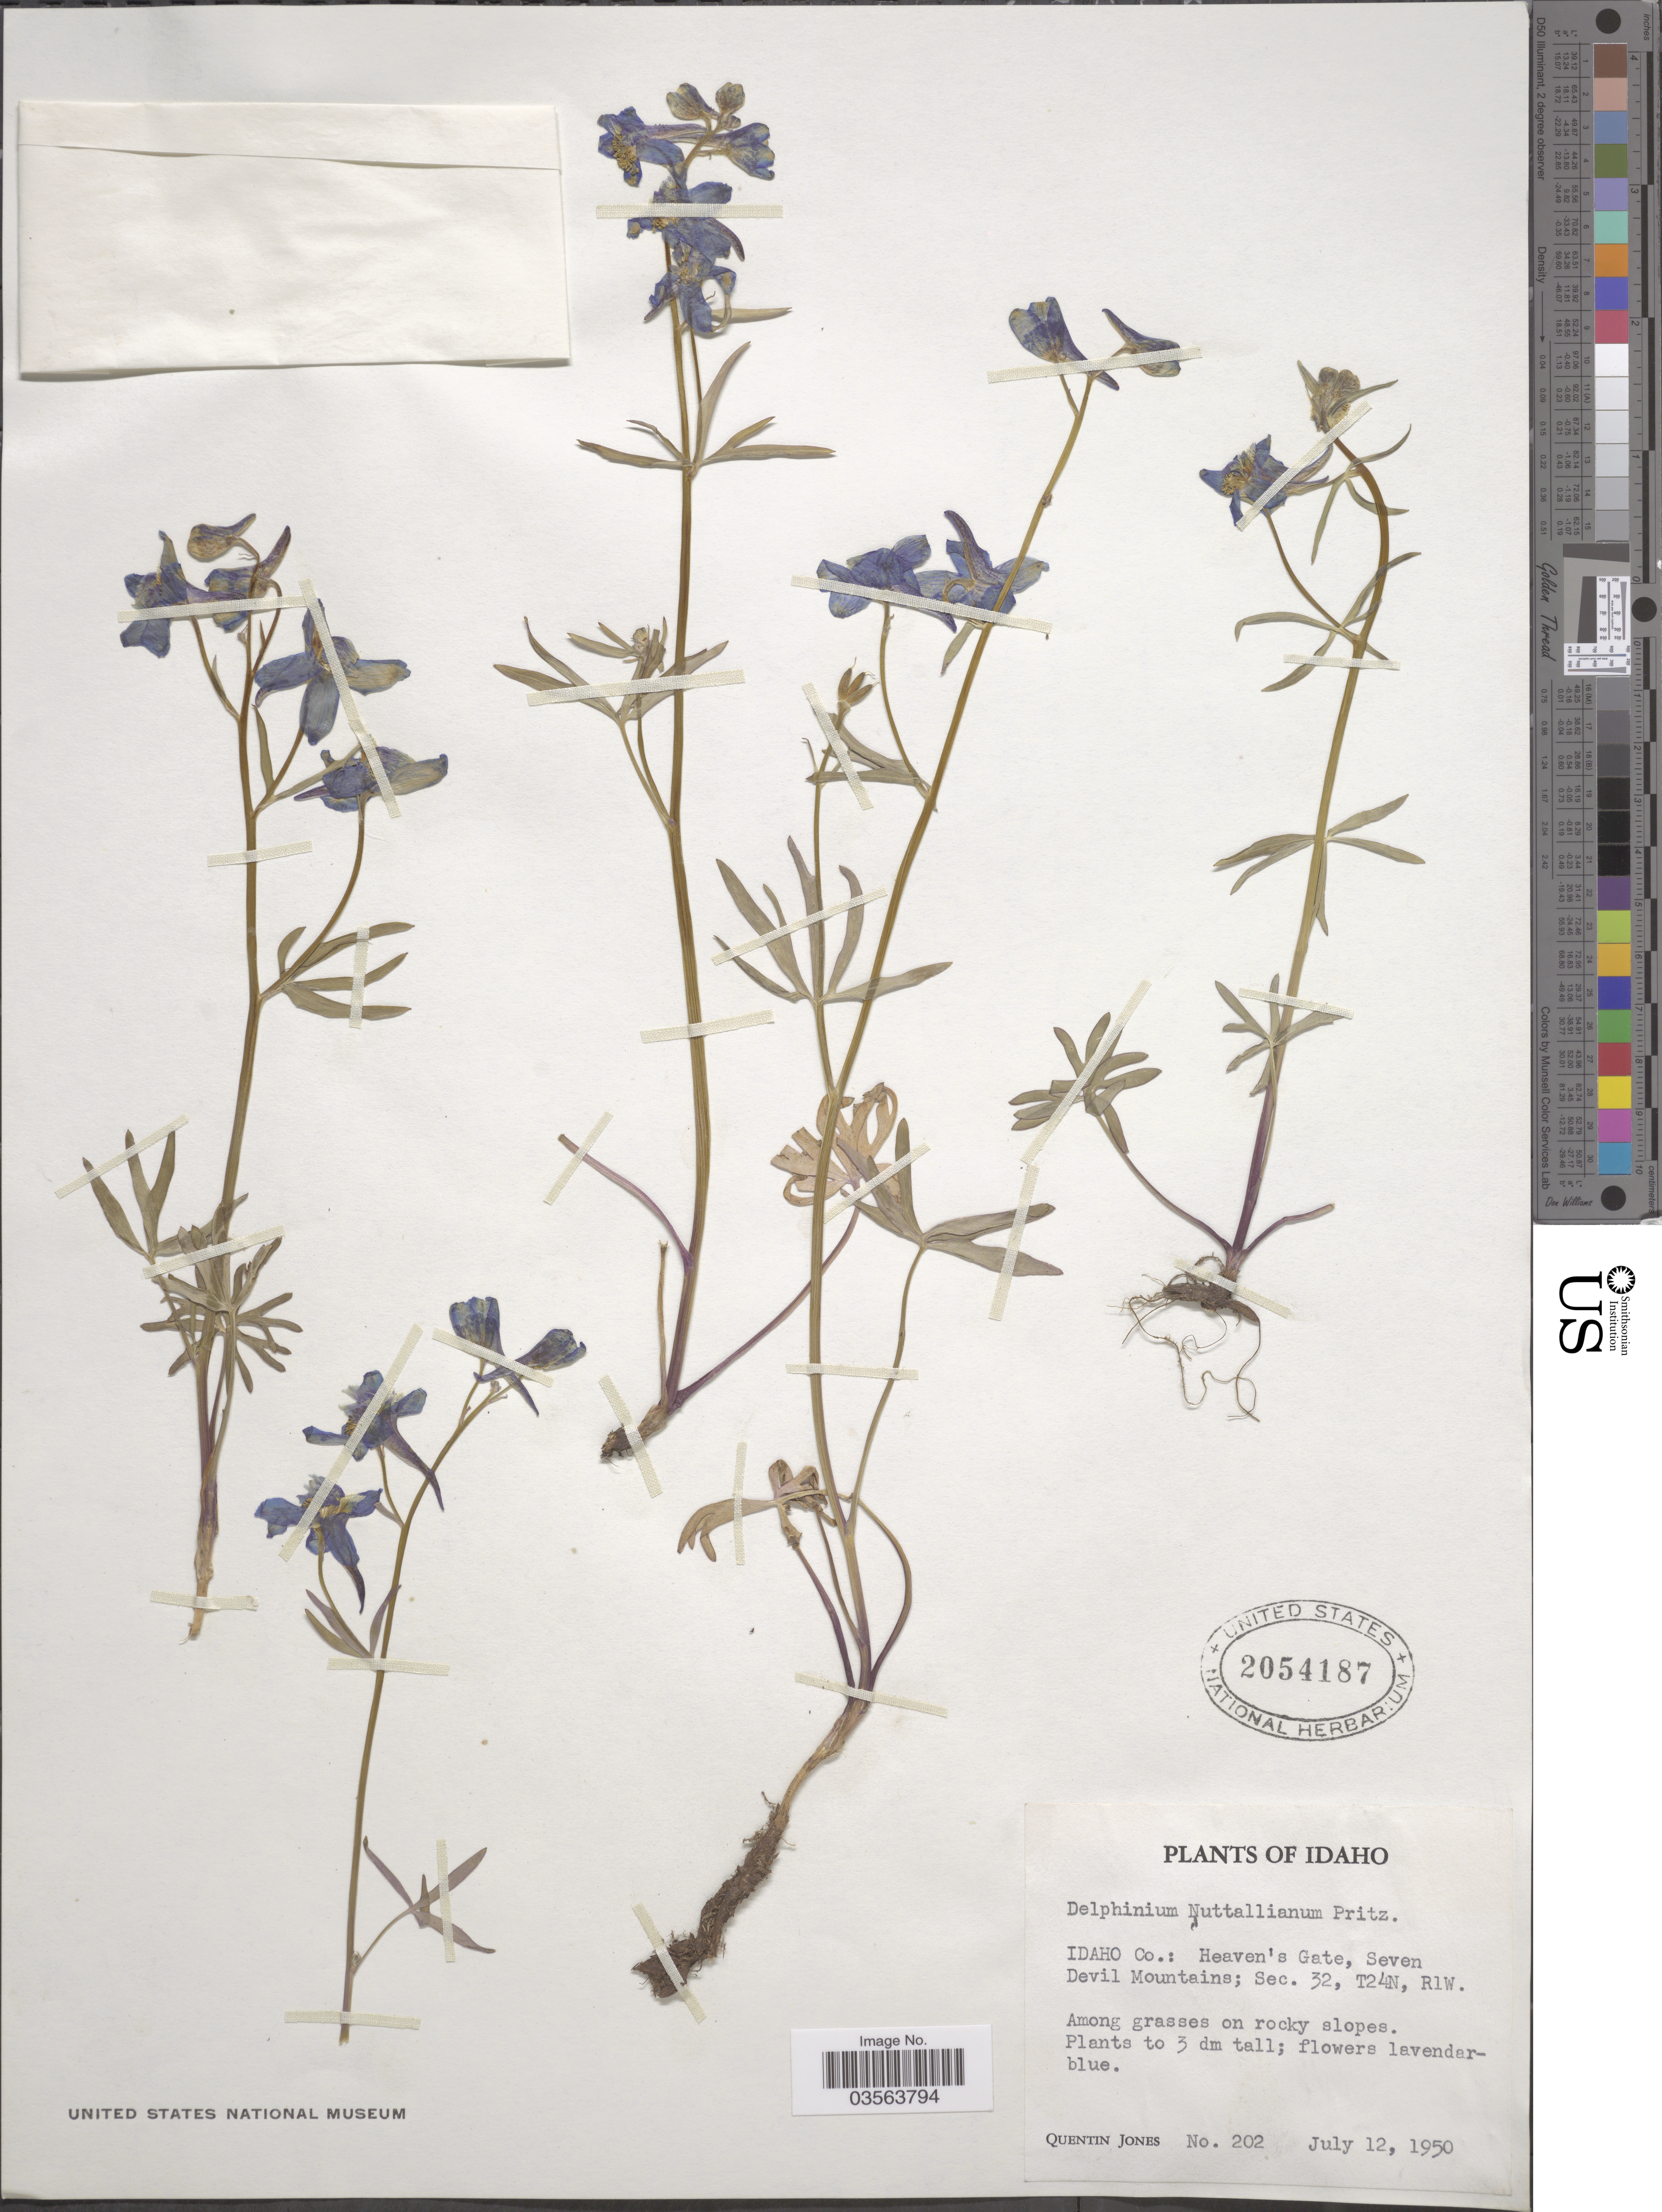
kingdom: Plantae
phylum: Tracheophyta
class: Magnoliopsida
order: Ranunculales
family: Ranunculaceae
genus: Delphinium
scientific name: Delphinium nuttallianum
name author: E. Pritz. ex Walpers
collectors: Q. Jones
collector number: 202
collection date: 1950-07-12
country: United States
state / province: Idaho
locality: Idaho Co.: Heaven's Gate, Seven Devil Mountains; Sec. 32, T24N, R1W.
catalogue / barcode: US 2054187